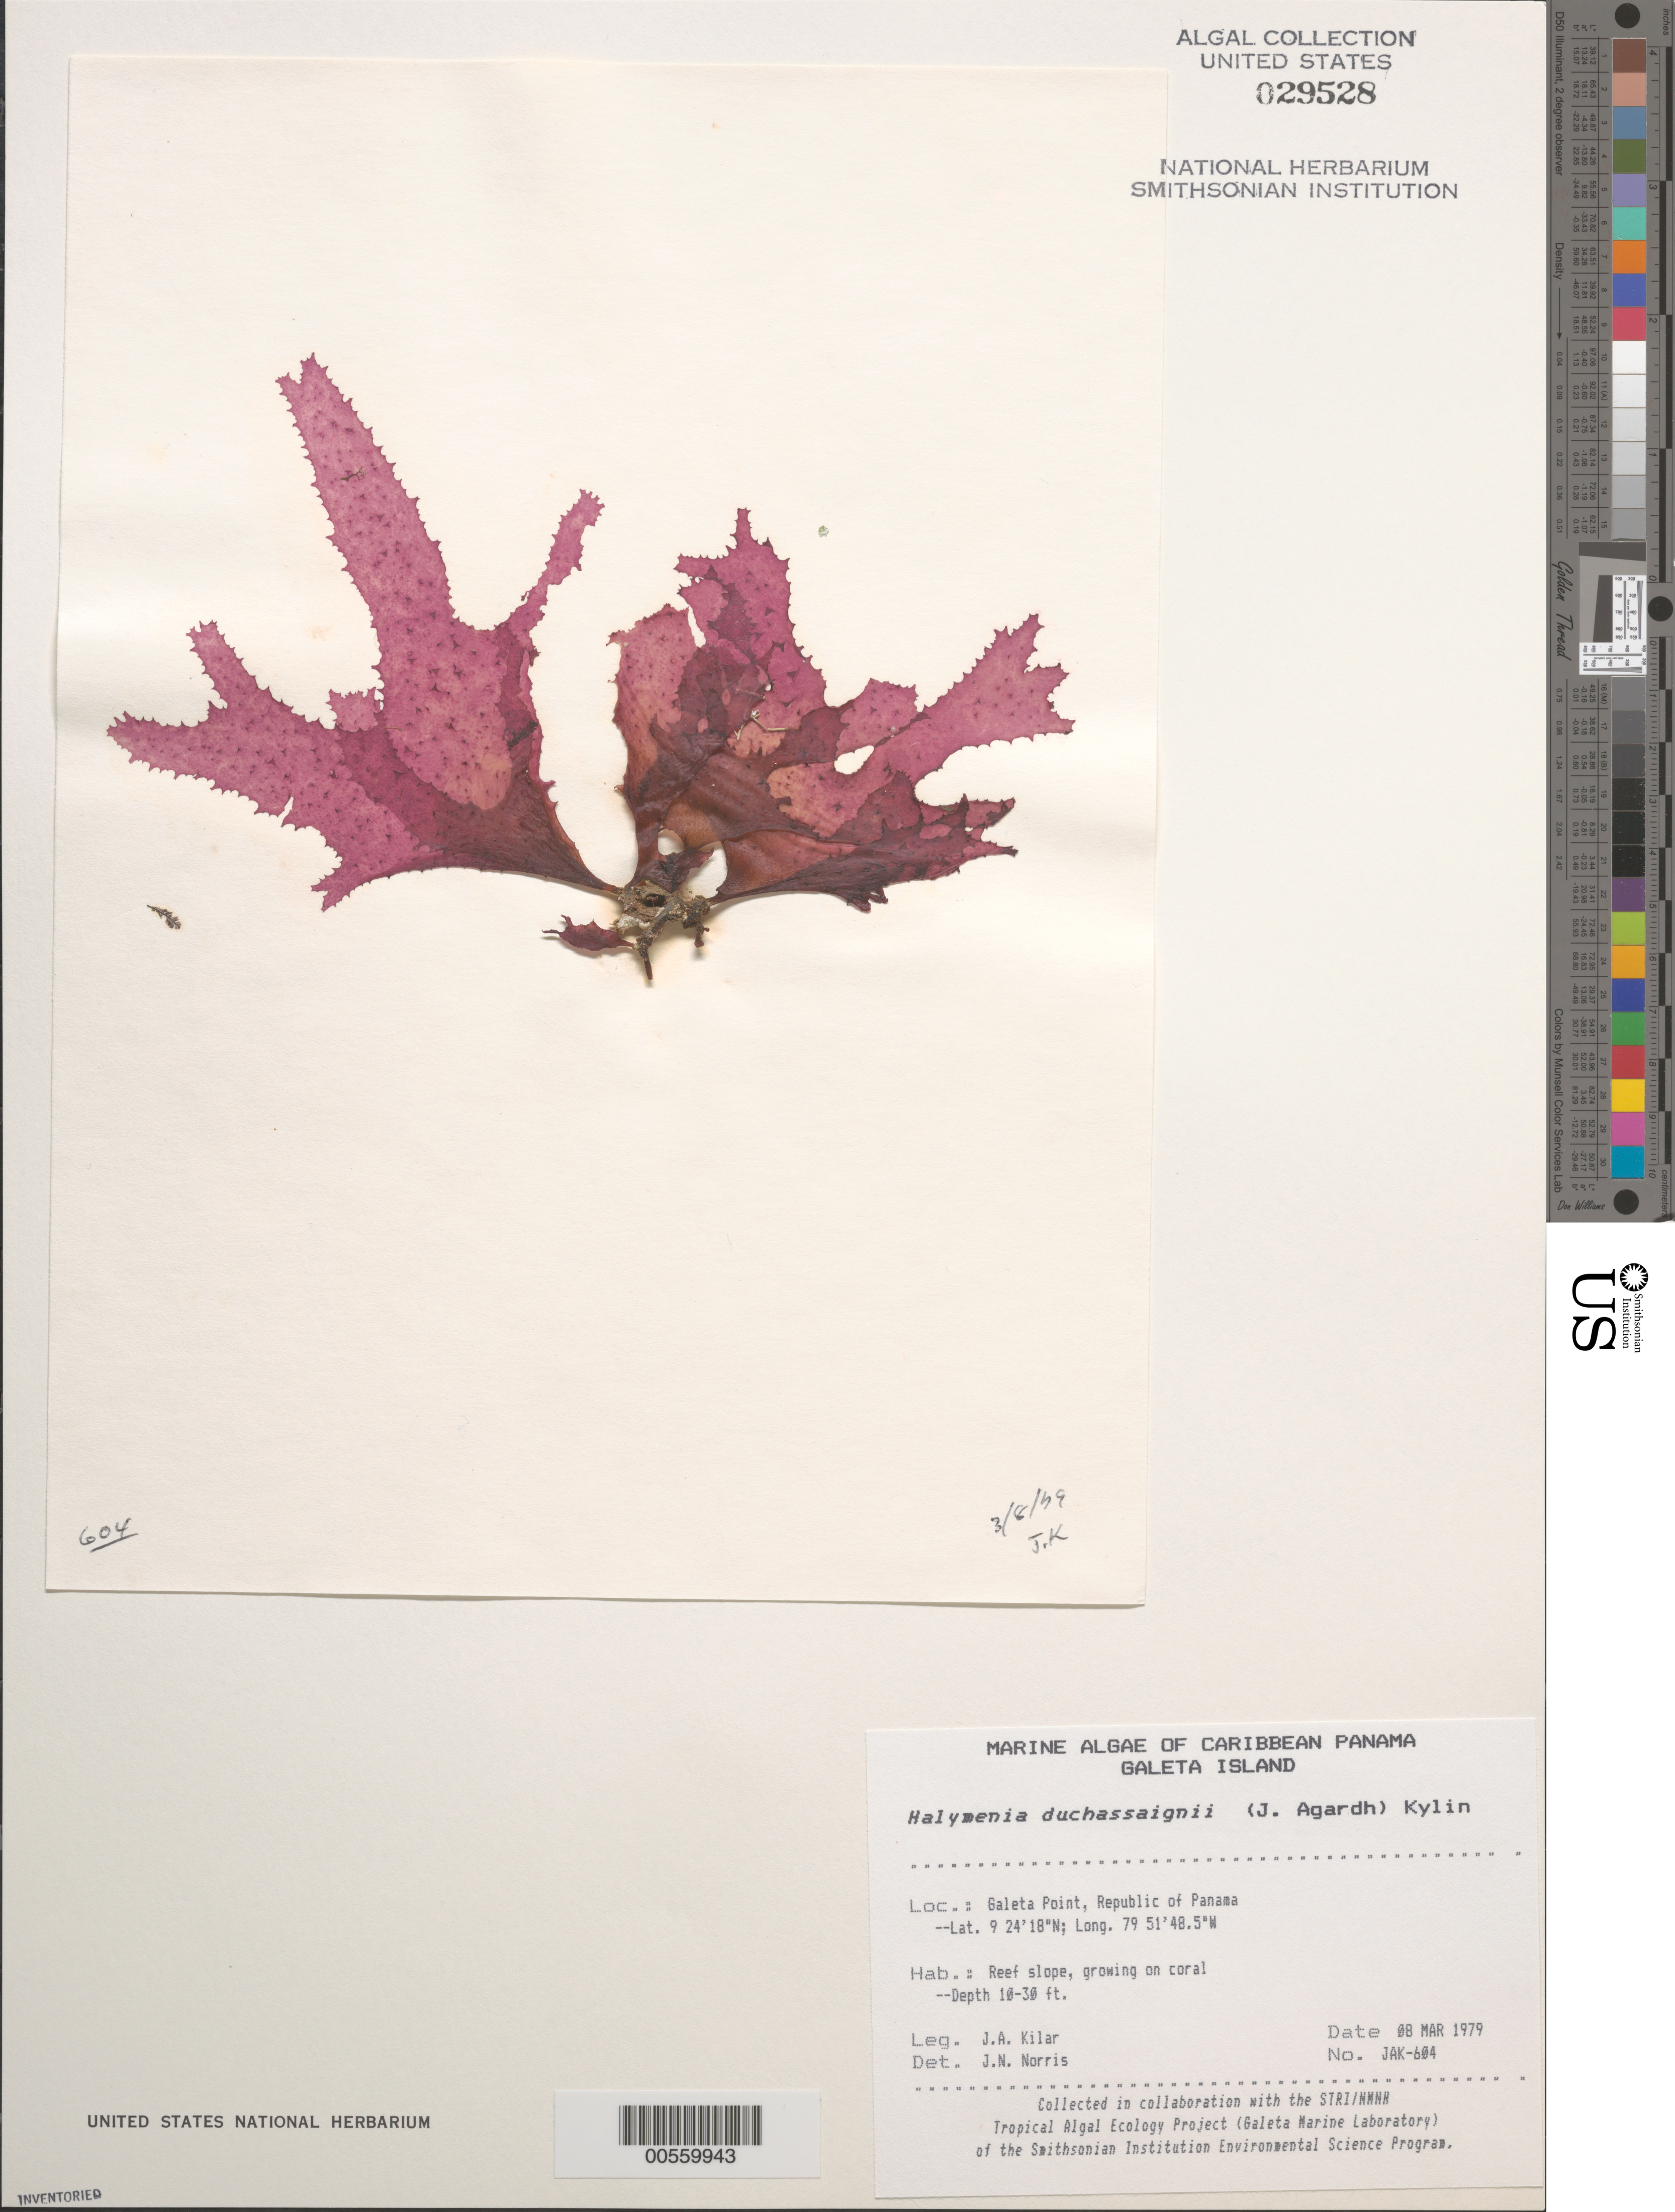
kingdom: Plantae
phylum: Rhodophyta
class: Florideophyceae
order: Halymeniales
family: Halymeniaceae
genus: Halymenia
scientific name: Halymenia duchassaignii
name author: (J. Agardh) Kylin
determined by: Norris, James N.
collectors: J. A. Kilar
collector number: JAK-604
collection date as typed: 08 Mar 1979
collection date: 1979-03-08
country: Panama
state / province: Colón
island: Galeta Island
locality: Galeta Point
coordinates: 9 24' 18" N, 79 51' 48.5" W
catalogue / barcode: US 29528